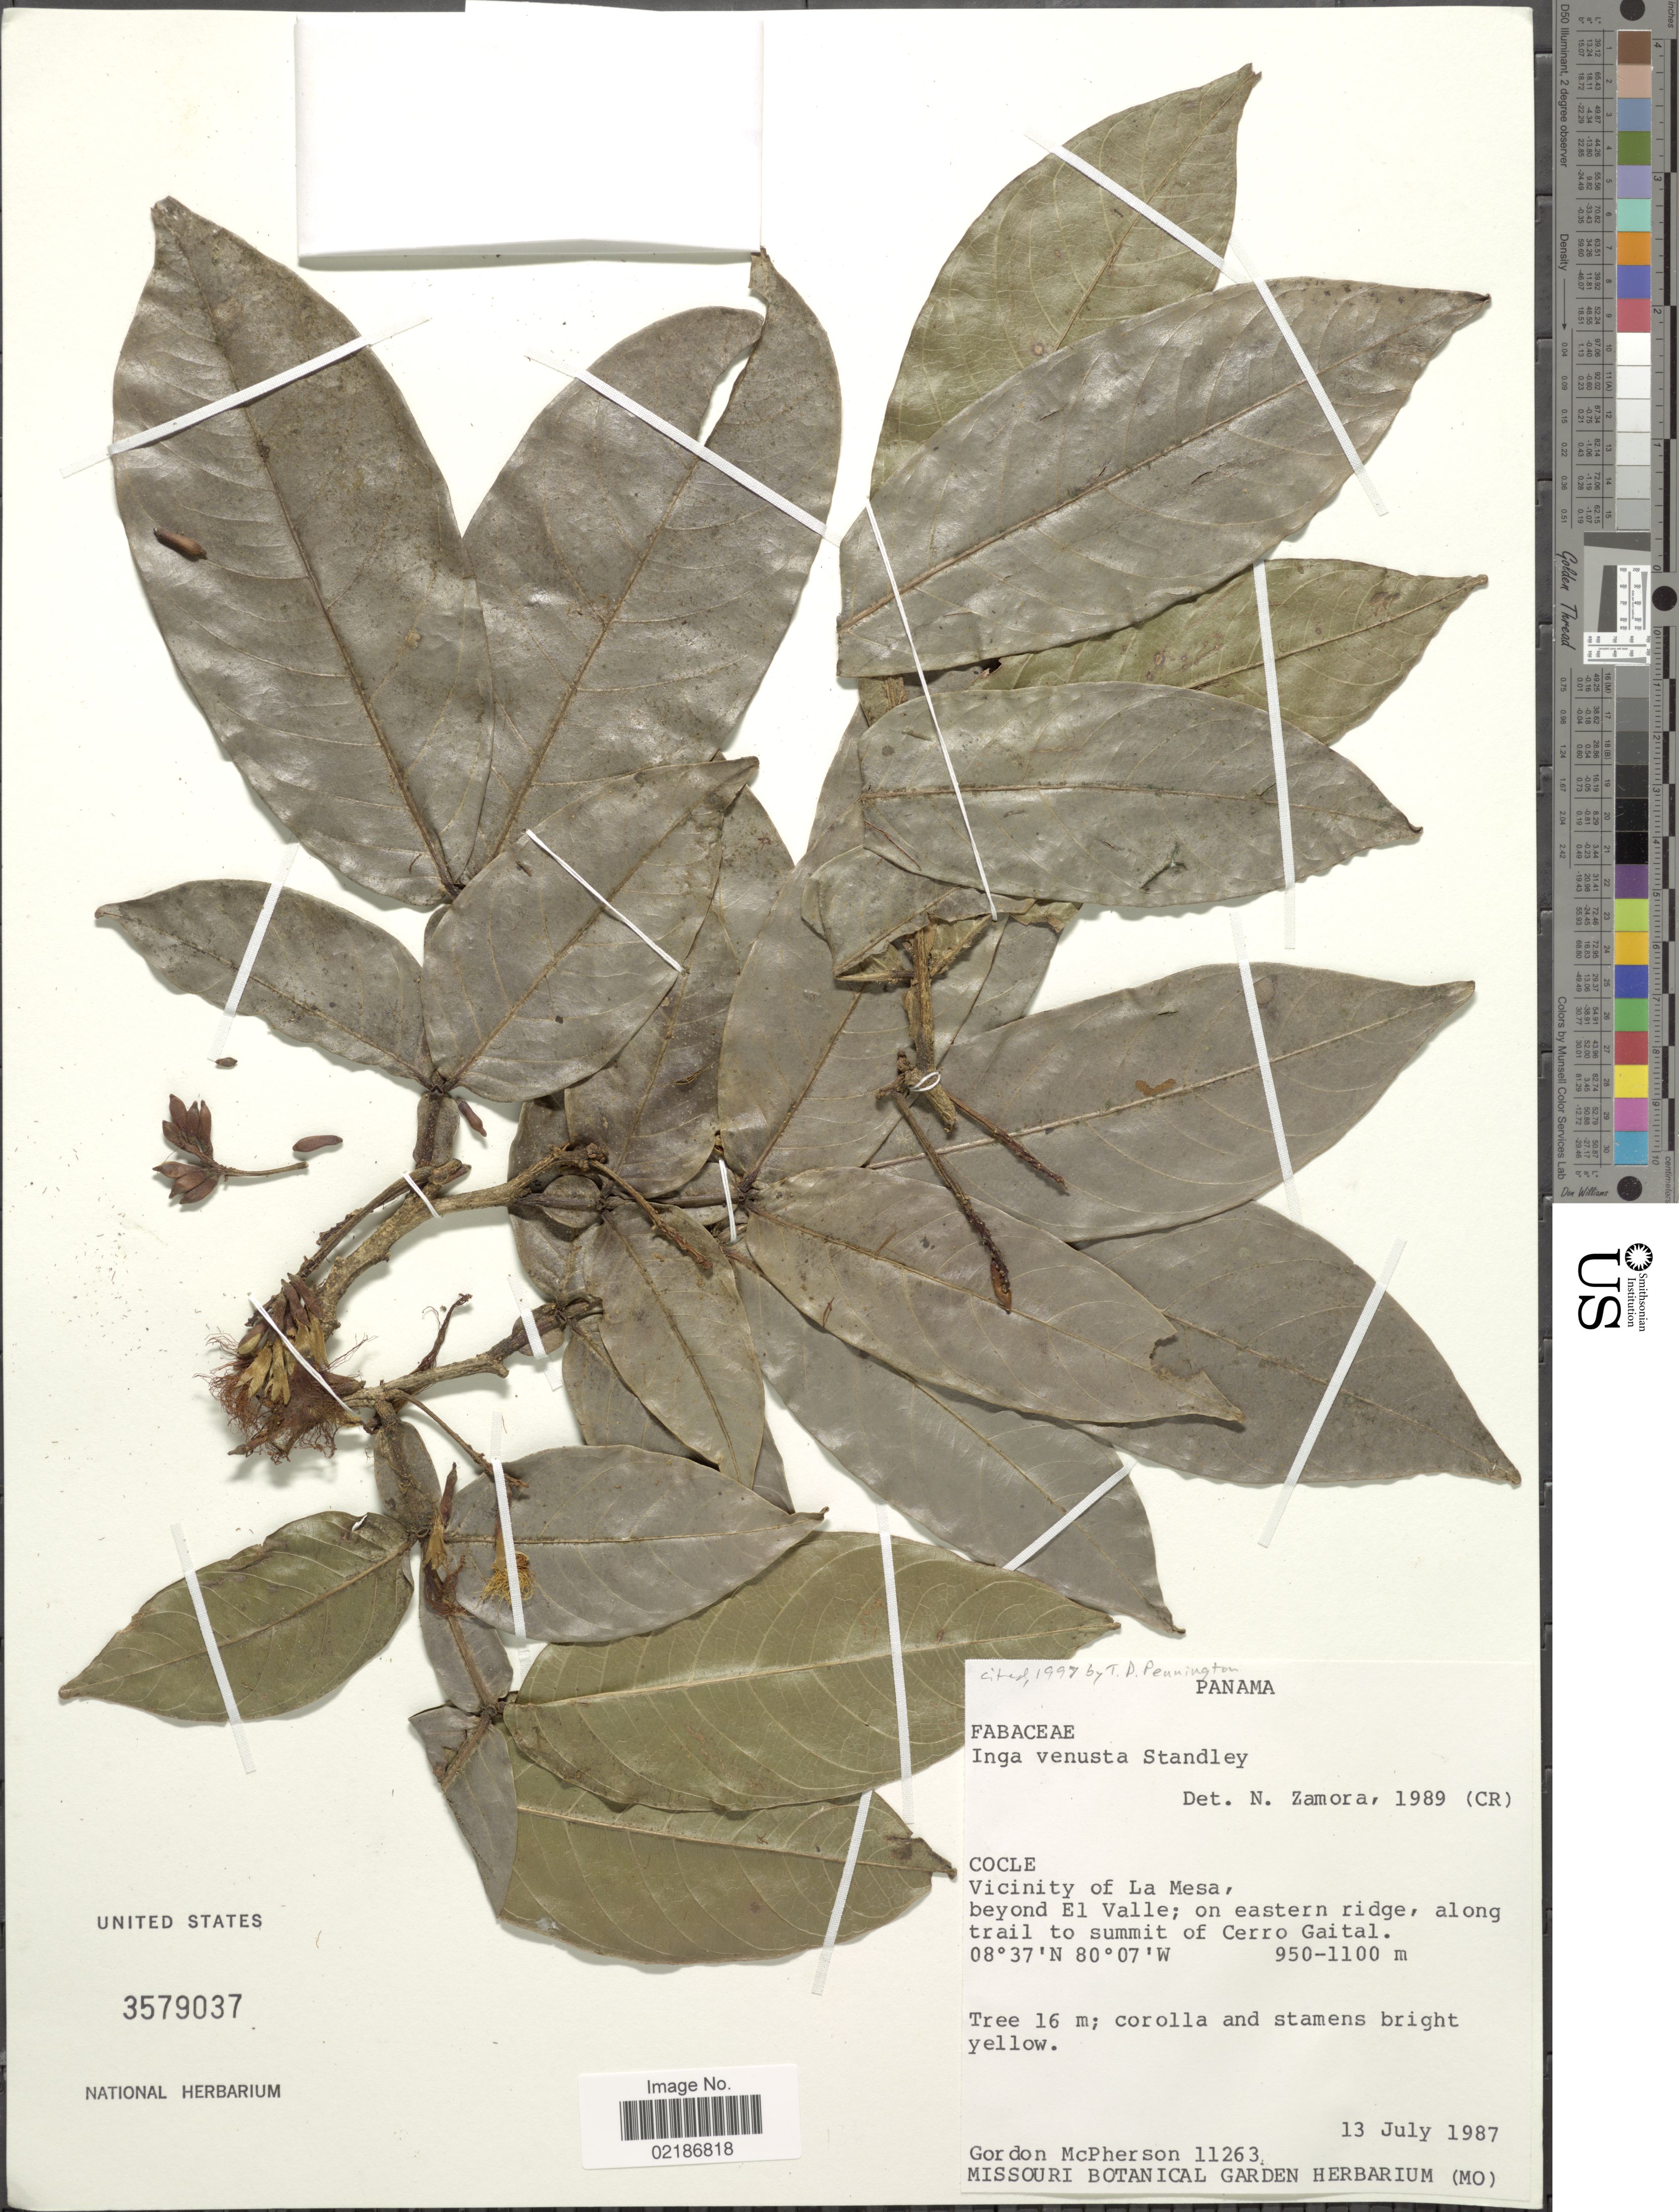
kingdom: Plantae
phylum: Tracheophyta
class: Magnoliopsida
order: Fabales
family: Fabaceae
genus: Inga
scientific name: Inga venusta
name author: Standl.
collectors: G. D. McPherson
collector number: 11263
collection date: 1987-07-13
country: Panama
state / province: Coclé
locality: Vicinity of La Mesa, beyond El Valle, on eastern ridge, along trail to summit of Cerro Gaital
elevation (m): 950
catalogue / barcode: US 3579037